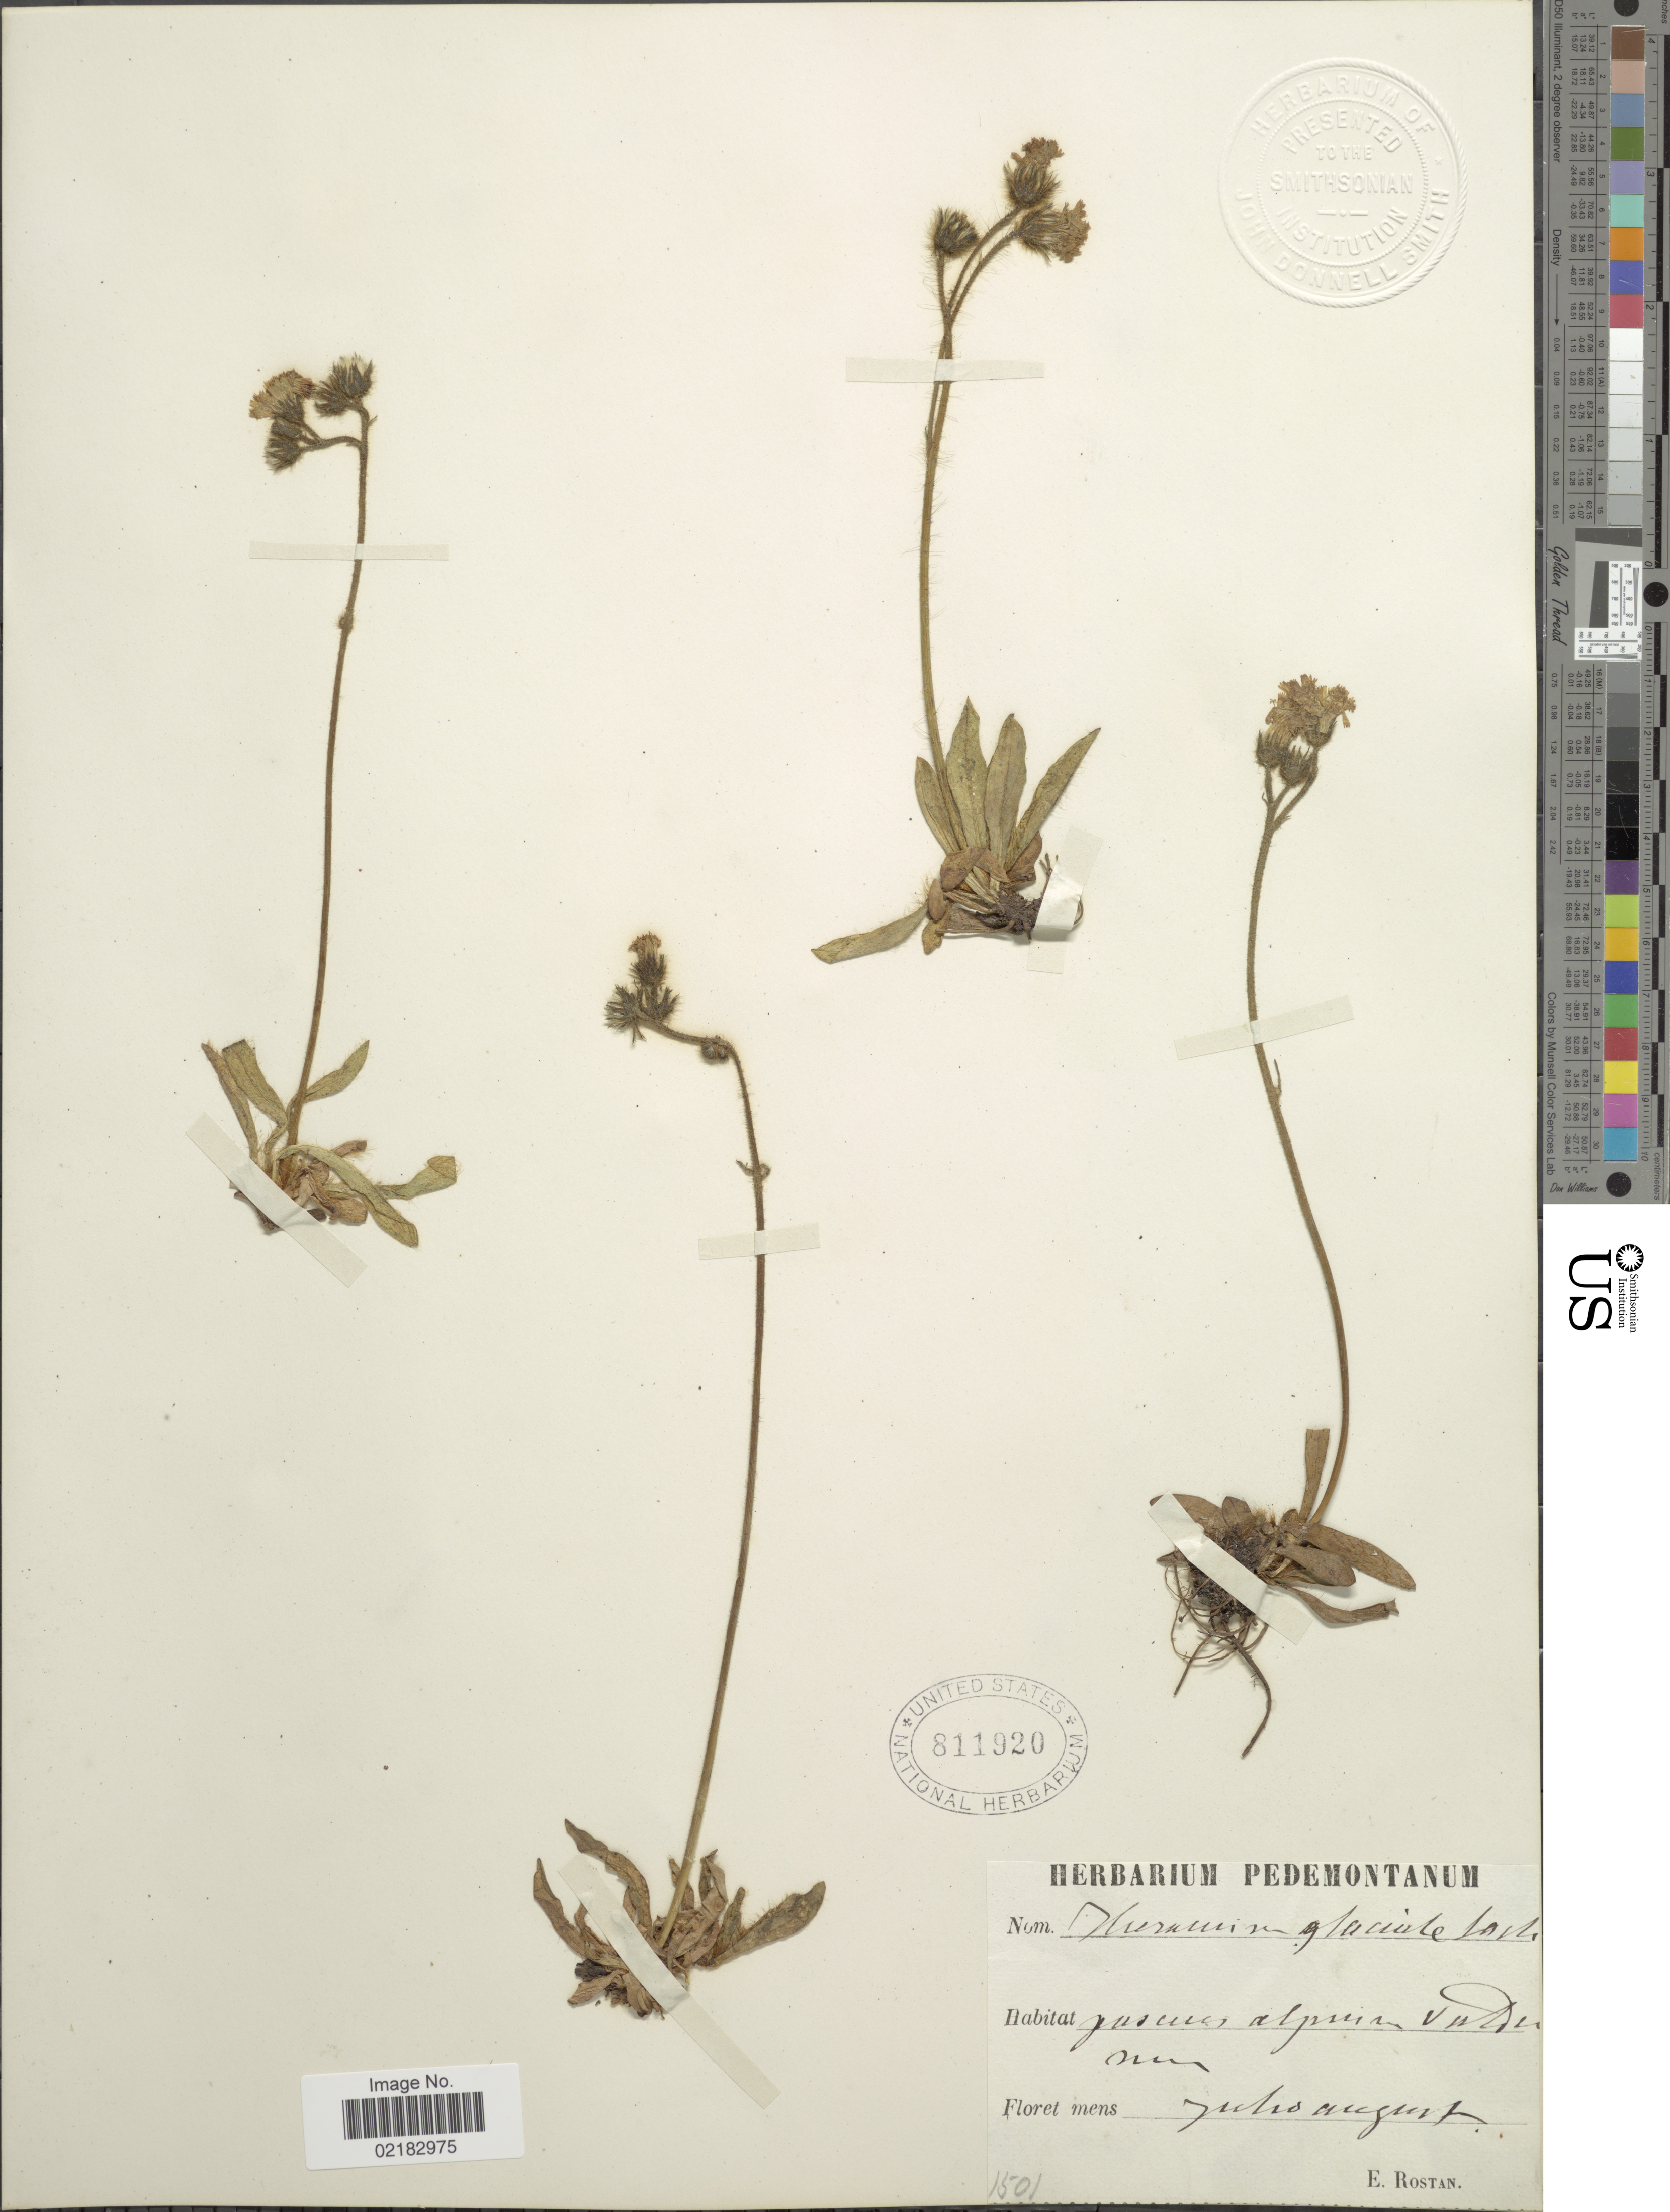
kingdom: Plantae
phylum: Tracheophyta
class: Magnoliopsida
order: Asterales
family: Asteraceae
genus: Hieracium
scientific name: Hieracium glaciale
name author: Reyn.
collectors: E. Rostan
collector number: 1501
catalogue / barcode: US 811920